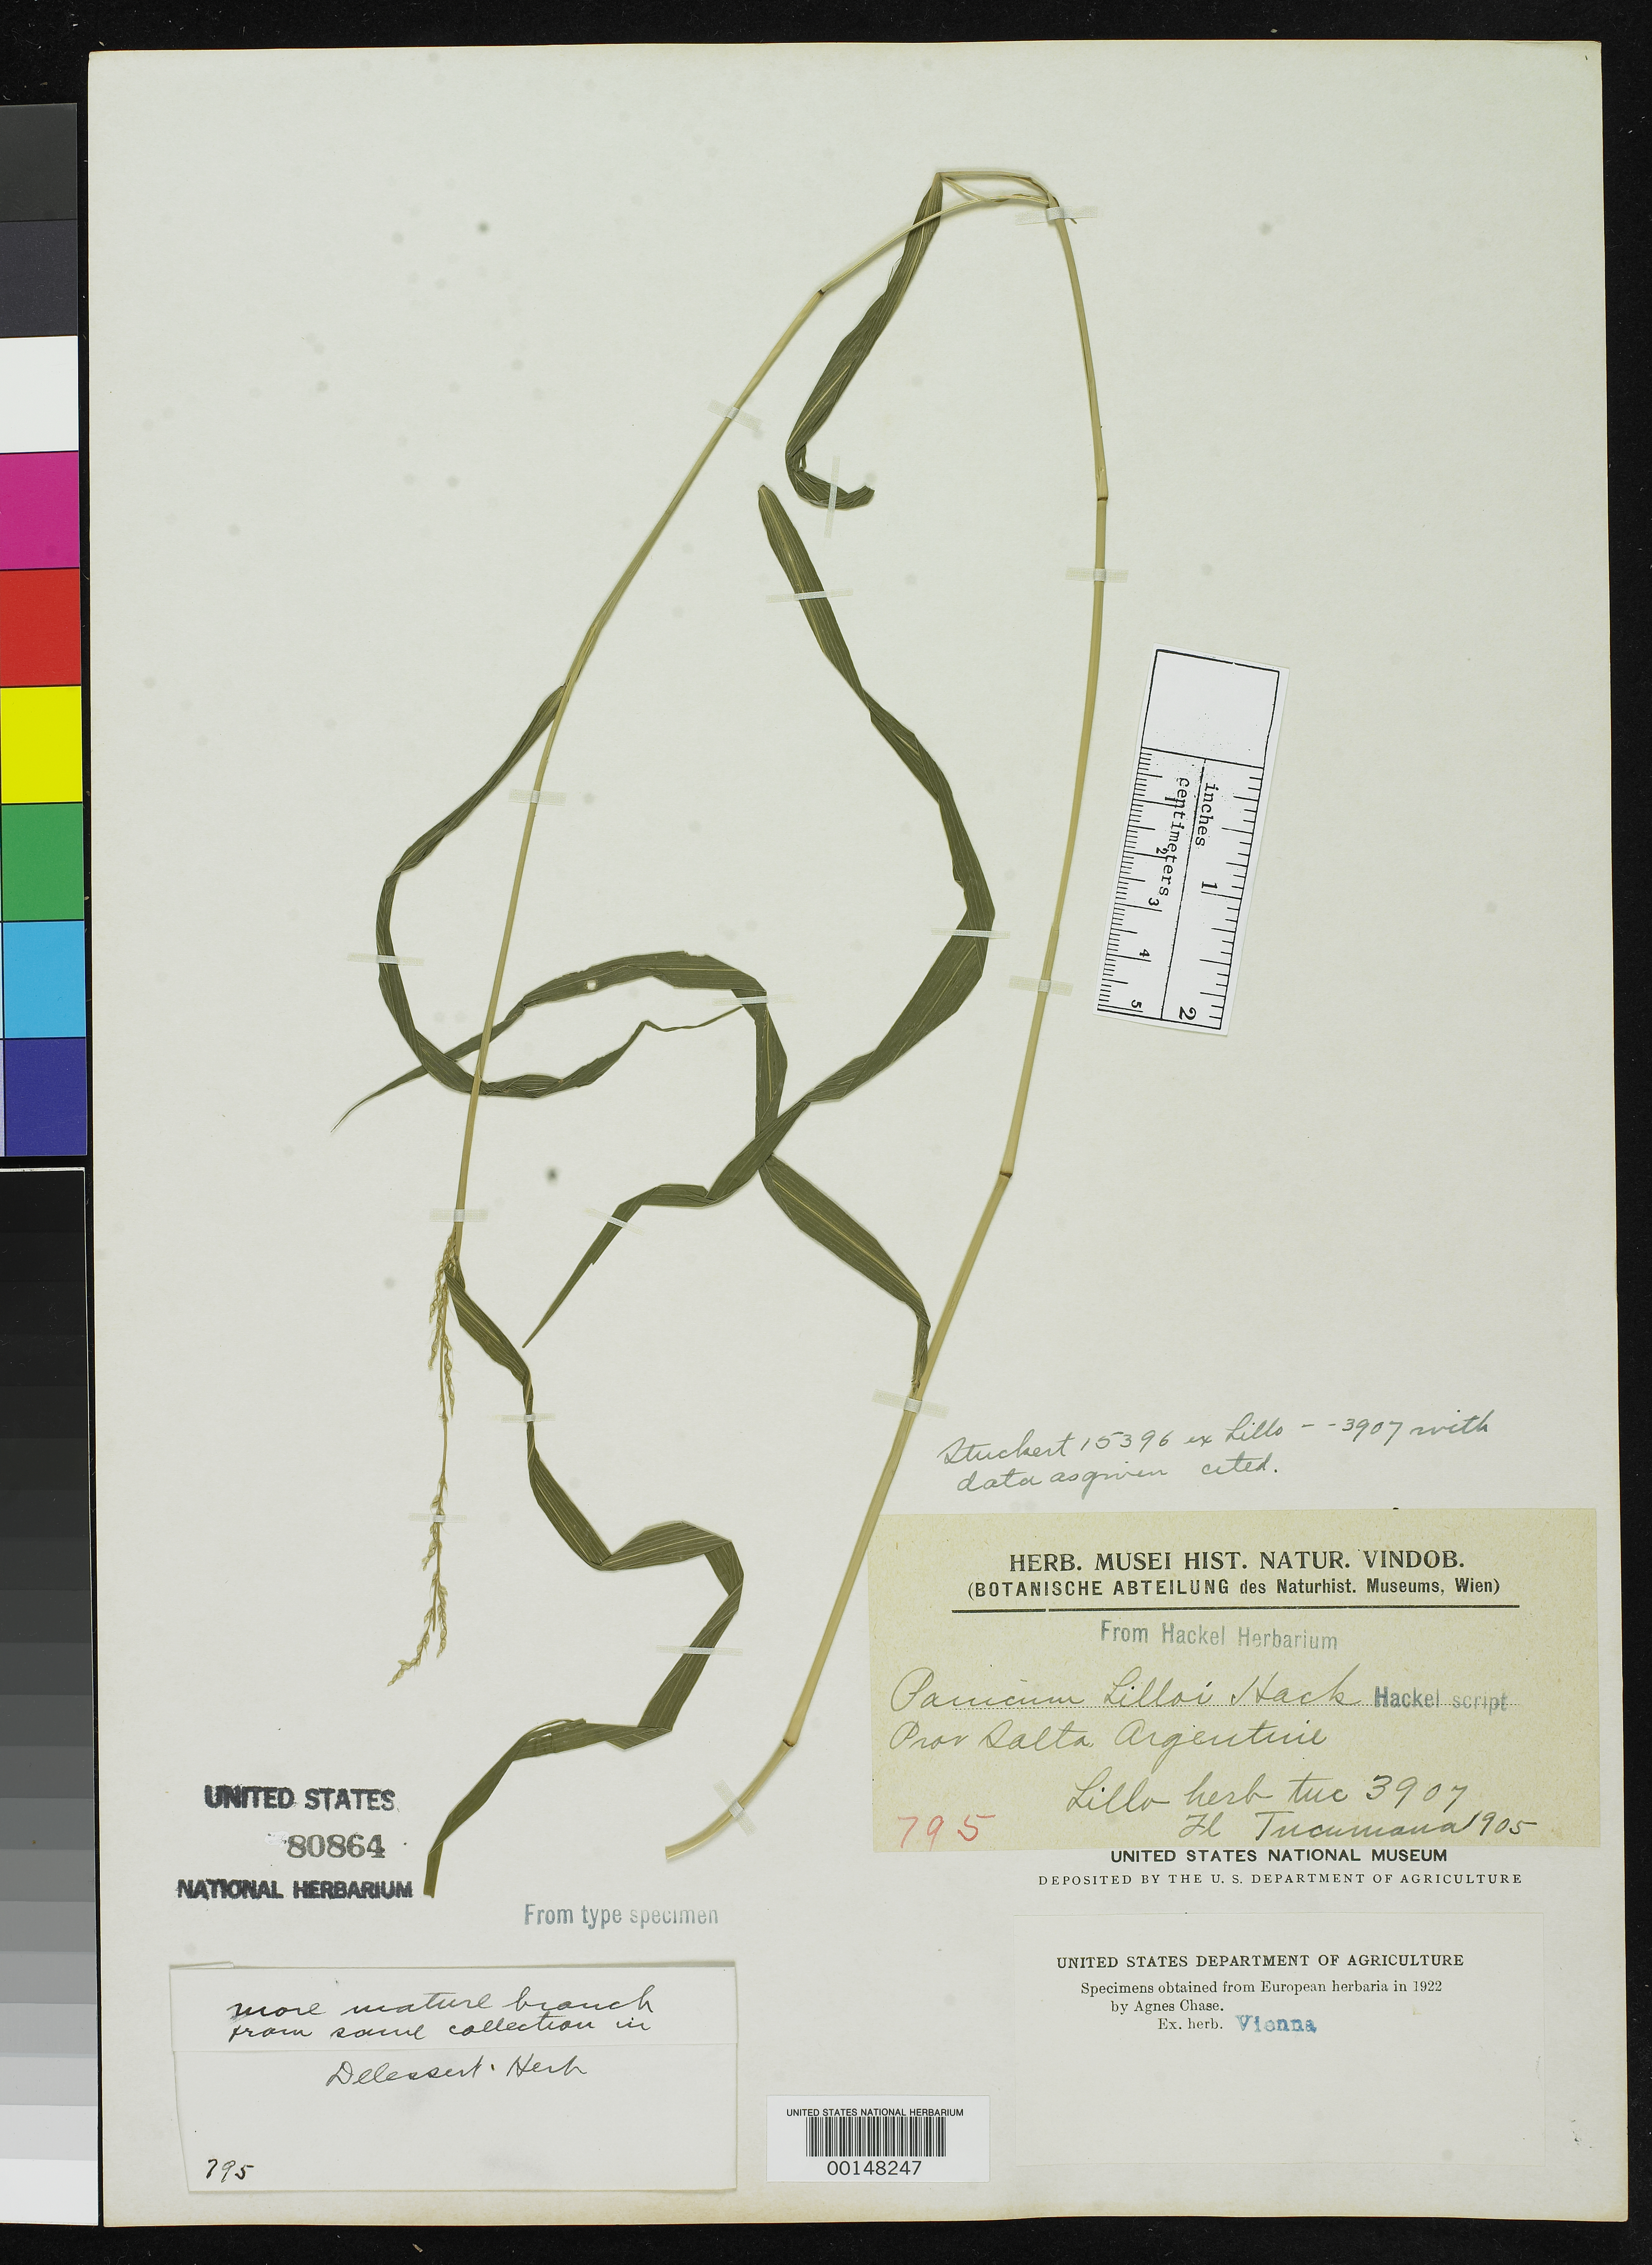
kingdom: Plantae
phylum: Tracheophyta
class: Liliopsida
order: Poales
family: Poaceae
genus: Panicum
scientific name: Panicum lilloi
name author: Hack. in Stuck.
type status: Type Fragment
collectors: T. Stuckert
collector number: Lillo Hb. 3907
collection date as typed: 1905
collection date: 1905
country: Argentina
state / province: Salta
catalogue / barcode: US 80864